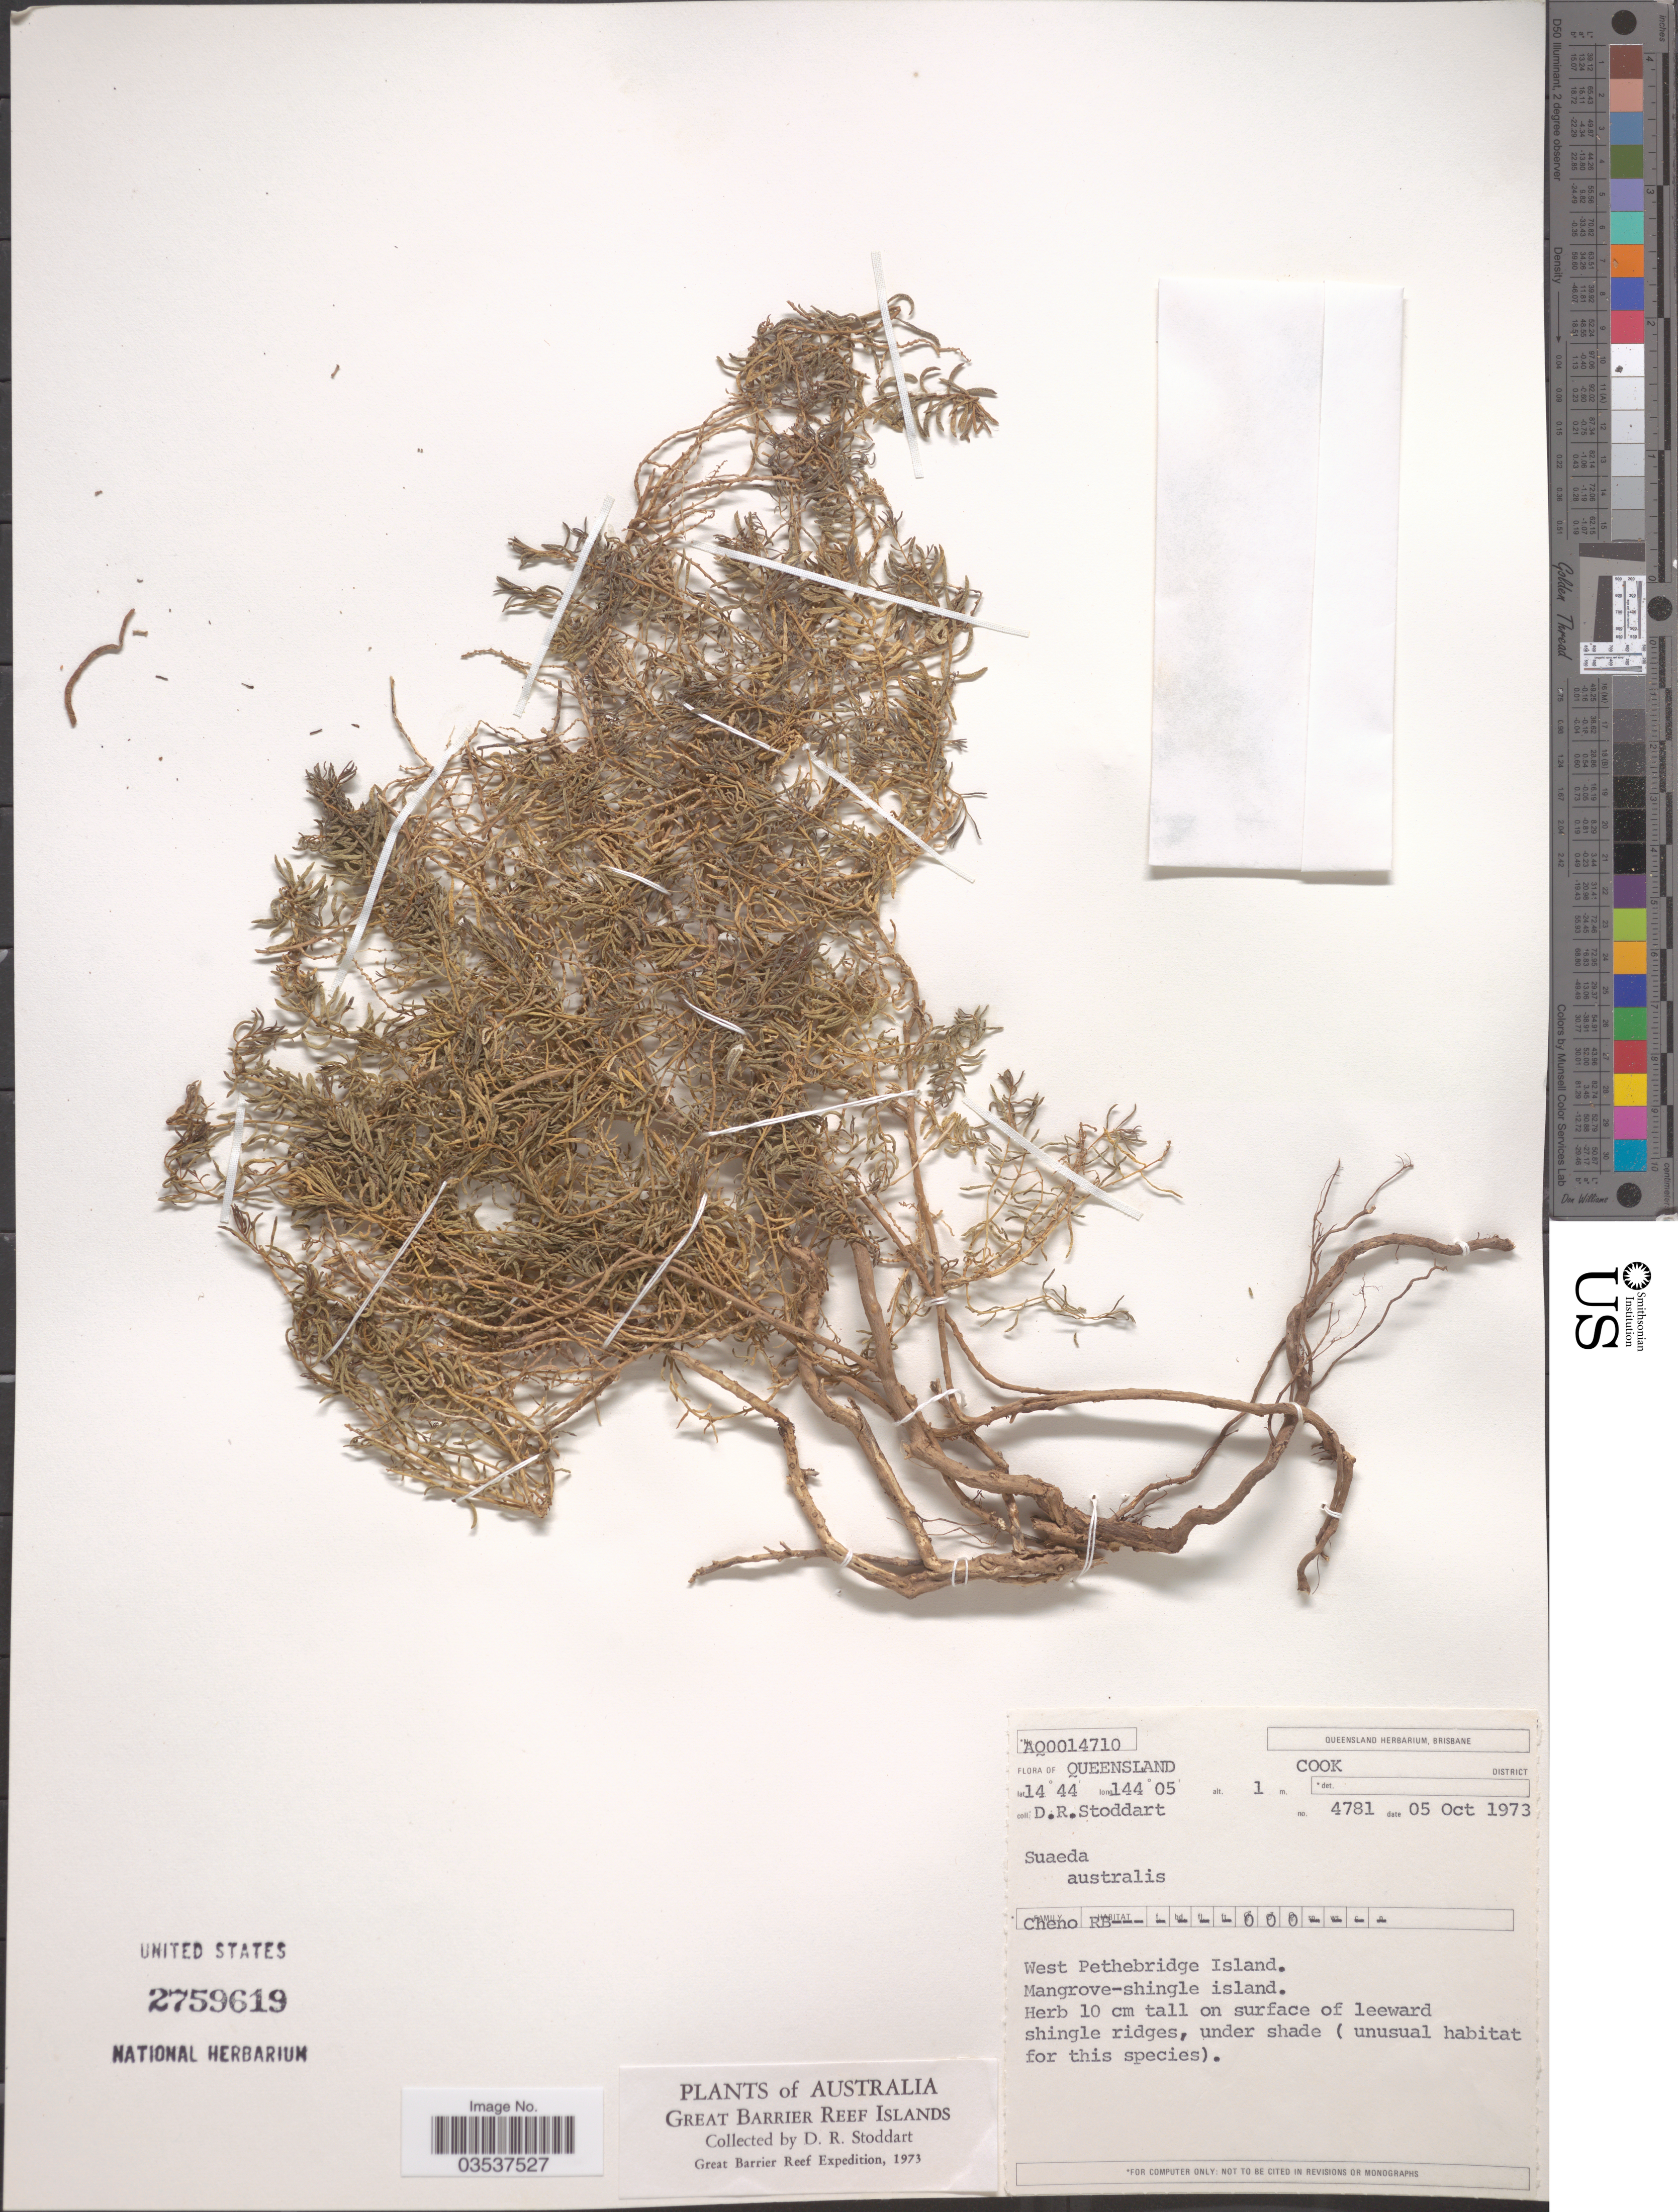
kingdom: Plantae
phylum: Tracheophyta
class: Magnoliopsida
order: Caryophyllales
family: Amaranthaceae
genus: Suaeda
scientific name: Suaeda australis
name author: (R. Br.) Moq.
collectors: D. R. Stoddart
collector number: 4781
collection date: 1973-10-05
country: Australia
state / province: Queensland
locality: Great Barrier Reef Islands. Cook District. West Pethebridge Island. Mangrove-shingle island.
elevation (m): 1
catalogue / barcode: US 2759619